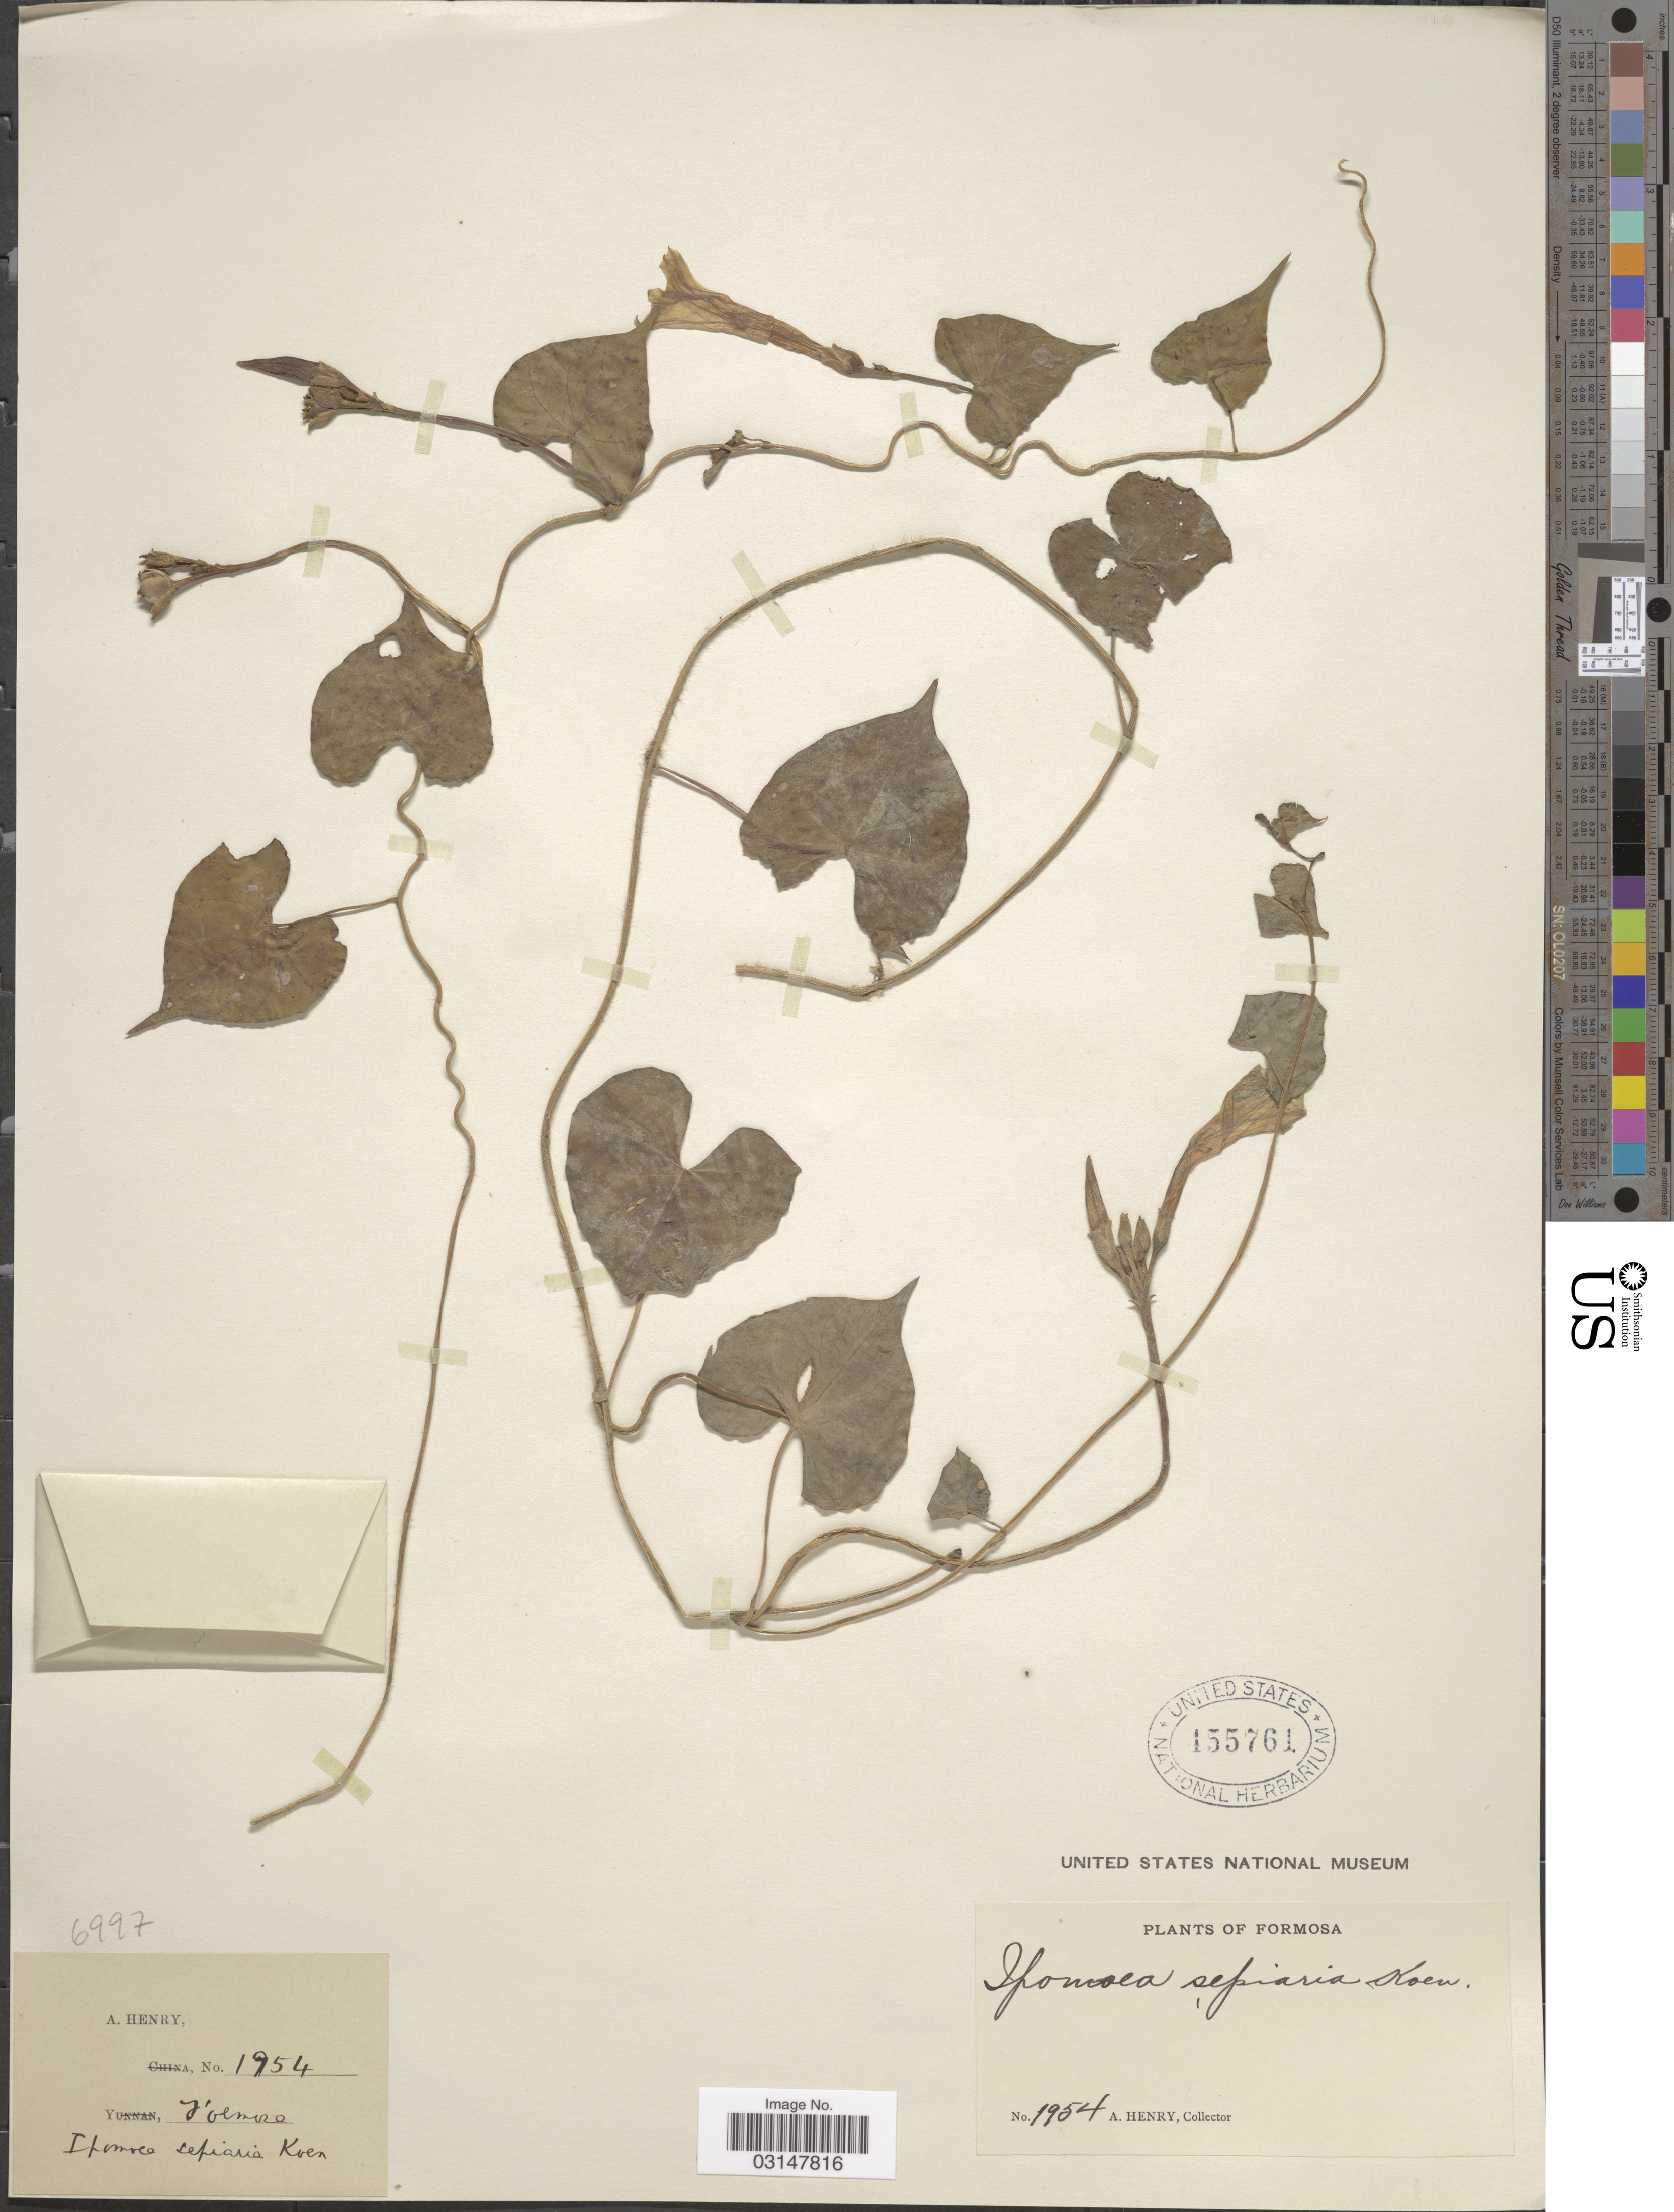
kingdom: Plantae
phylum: Tracheophyta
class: Magnoliopsida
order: Solanales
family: Convolvulaceae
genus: Ipomoea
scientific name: Ipomoea sepiaria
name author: Koenig ex Roxb.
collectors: A. Henry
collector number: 1954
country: Taiwan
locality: Formosa.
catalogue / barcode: US 155761